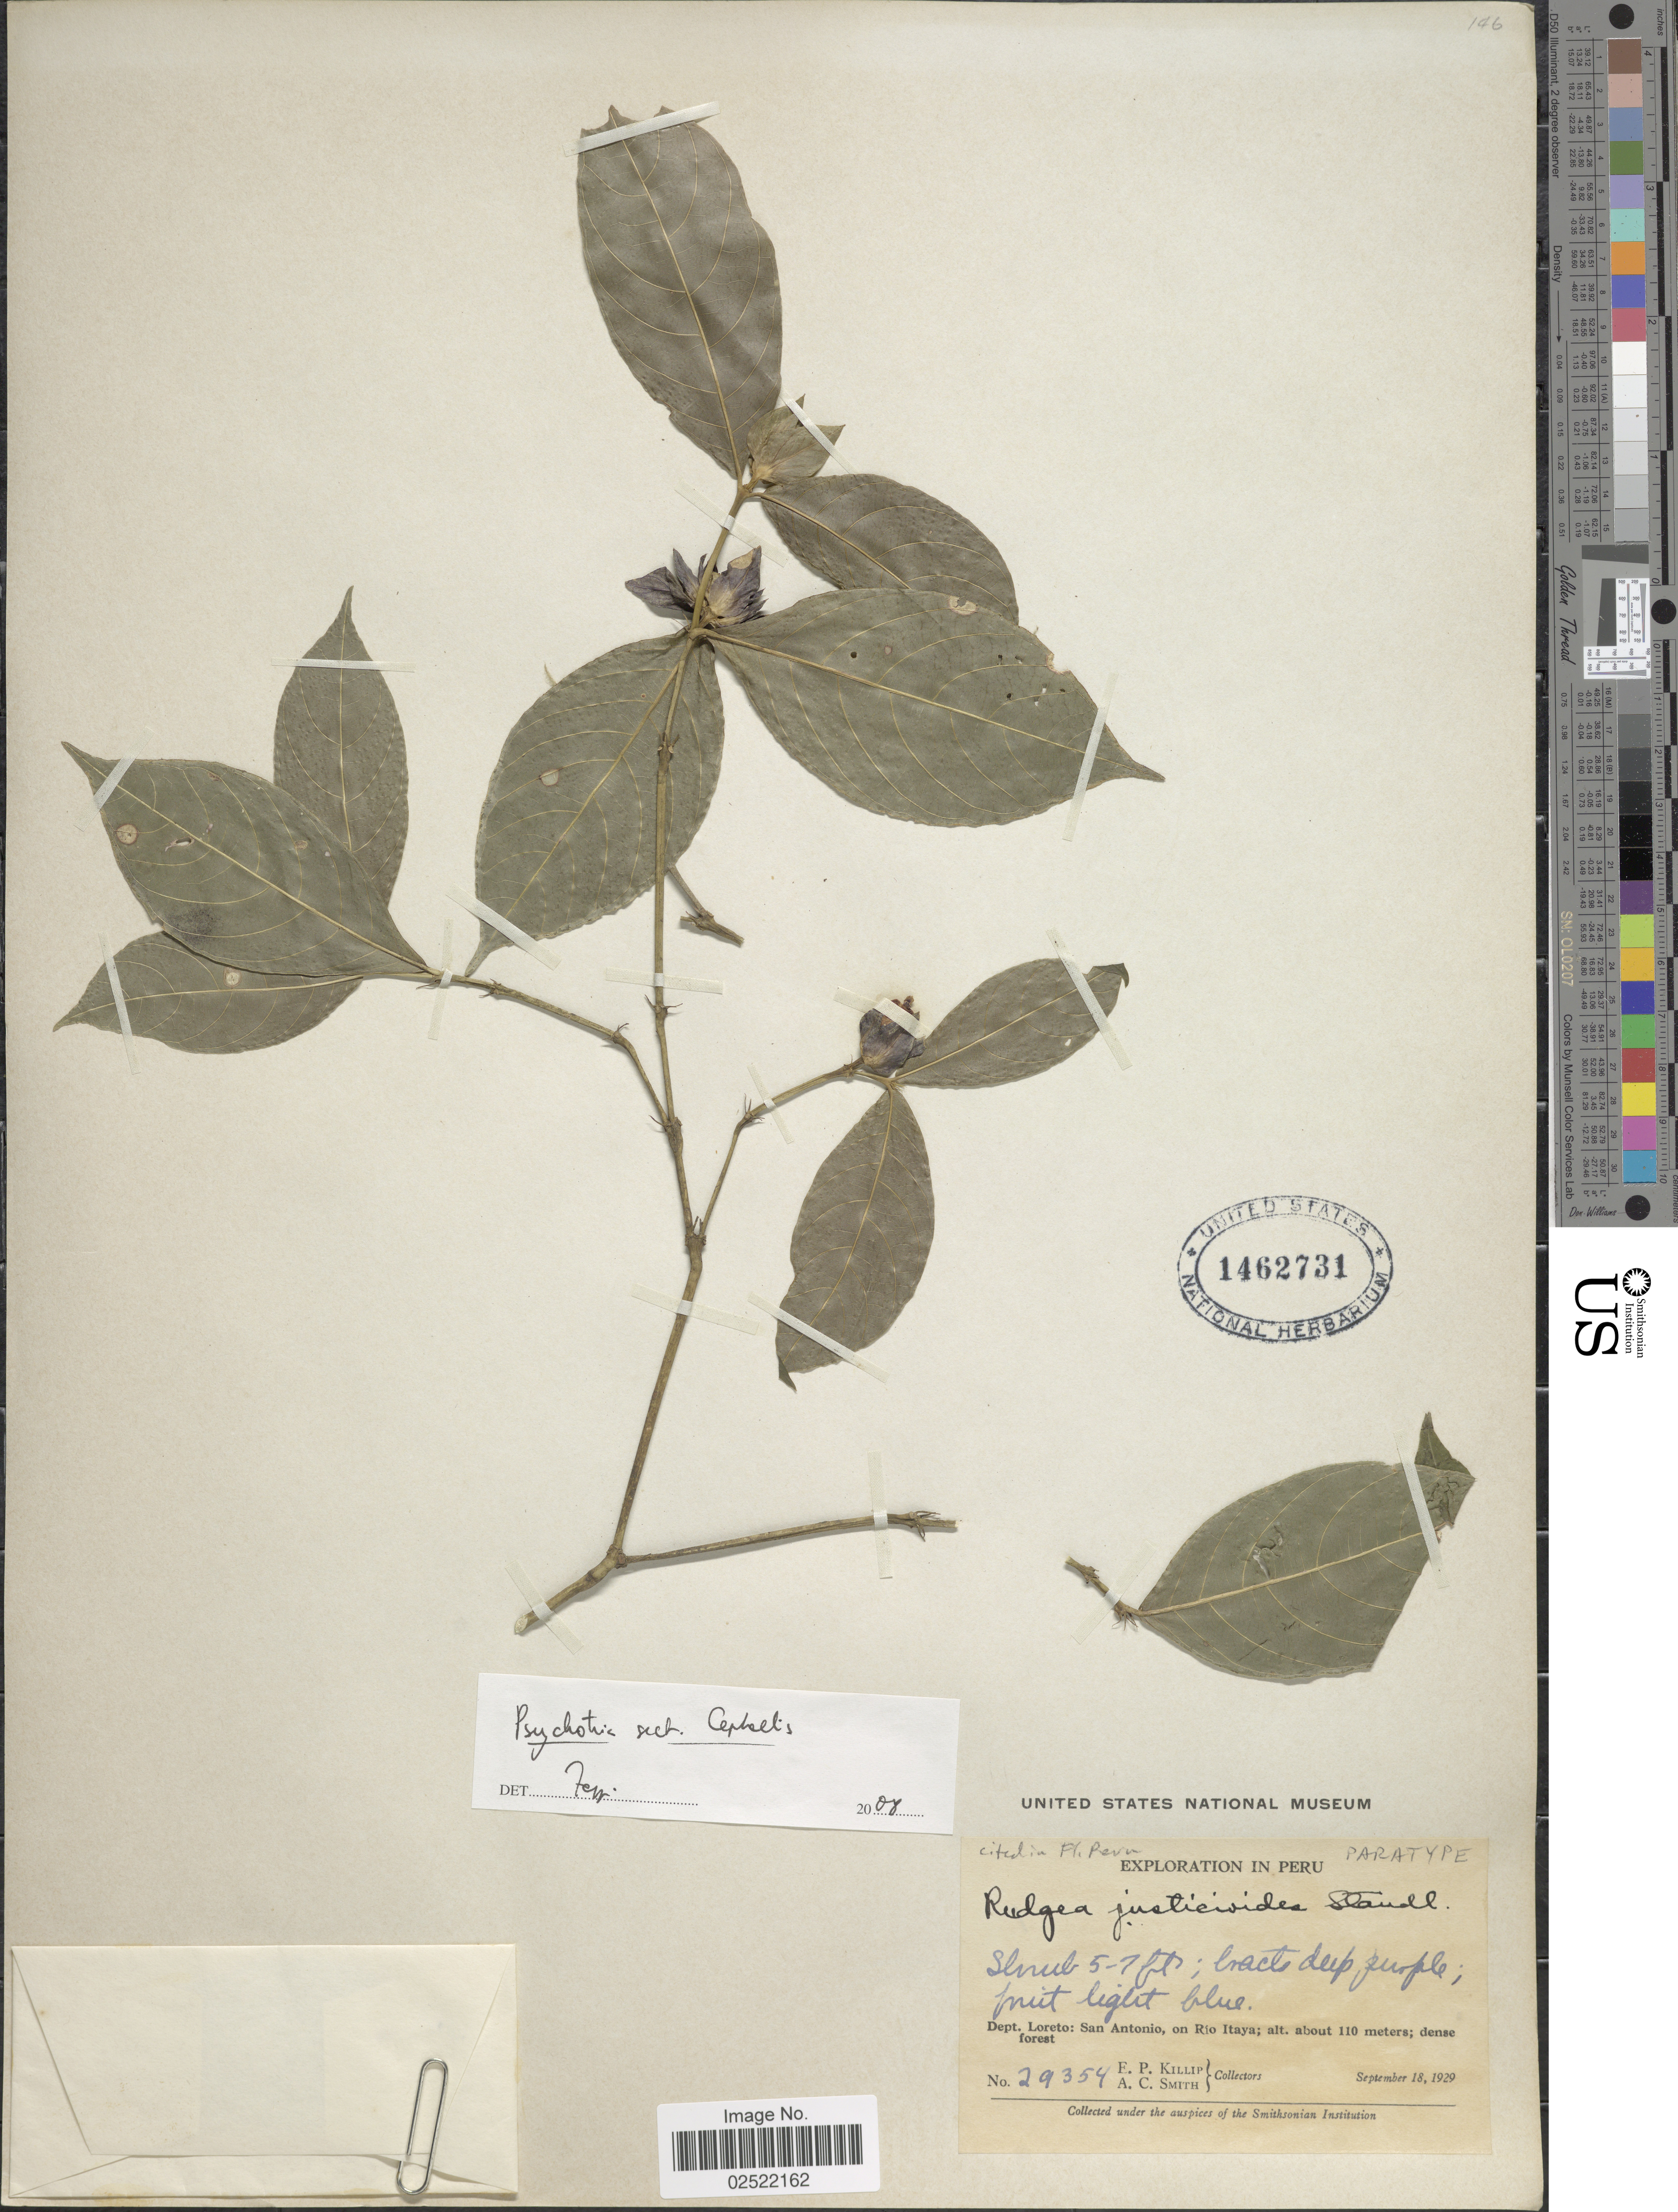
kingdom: Plantae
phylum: Tracheophyta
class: Magnoliopsida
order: Gentianales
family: Rubiaceae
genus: Psychotria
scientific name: Psychotria sp.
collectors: E. P. Killip & A. C. Smith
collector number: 29354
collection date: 1929-09-18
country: Peru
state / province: Loreto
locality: Dept. Loreto: San Antonio, on Rio Itaya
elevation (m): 110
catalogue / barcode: US 1462731